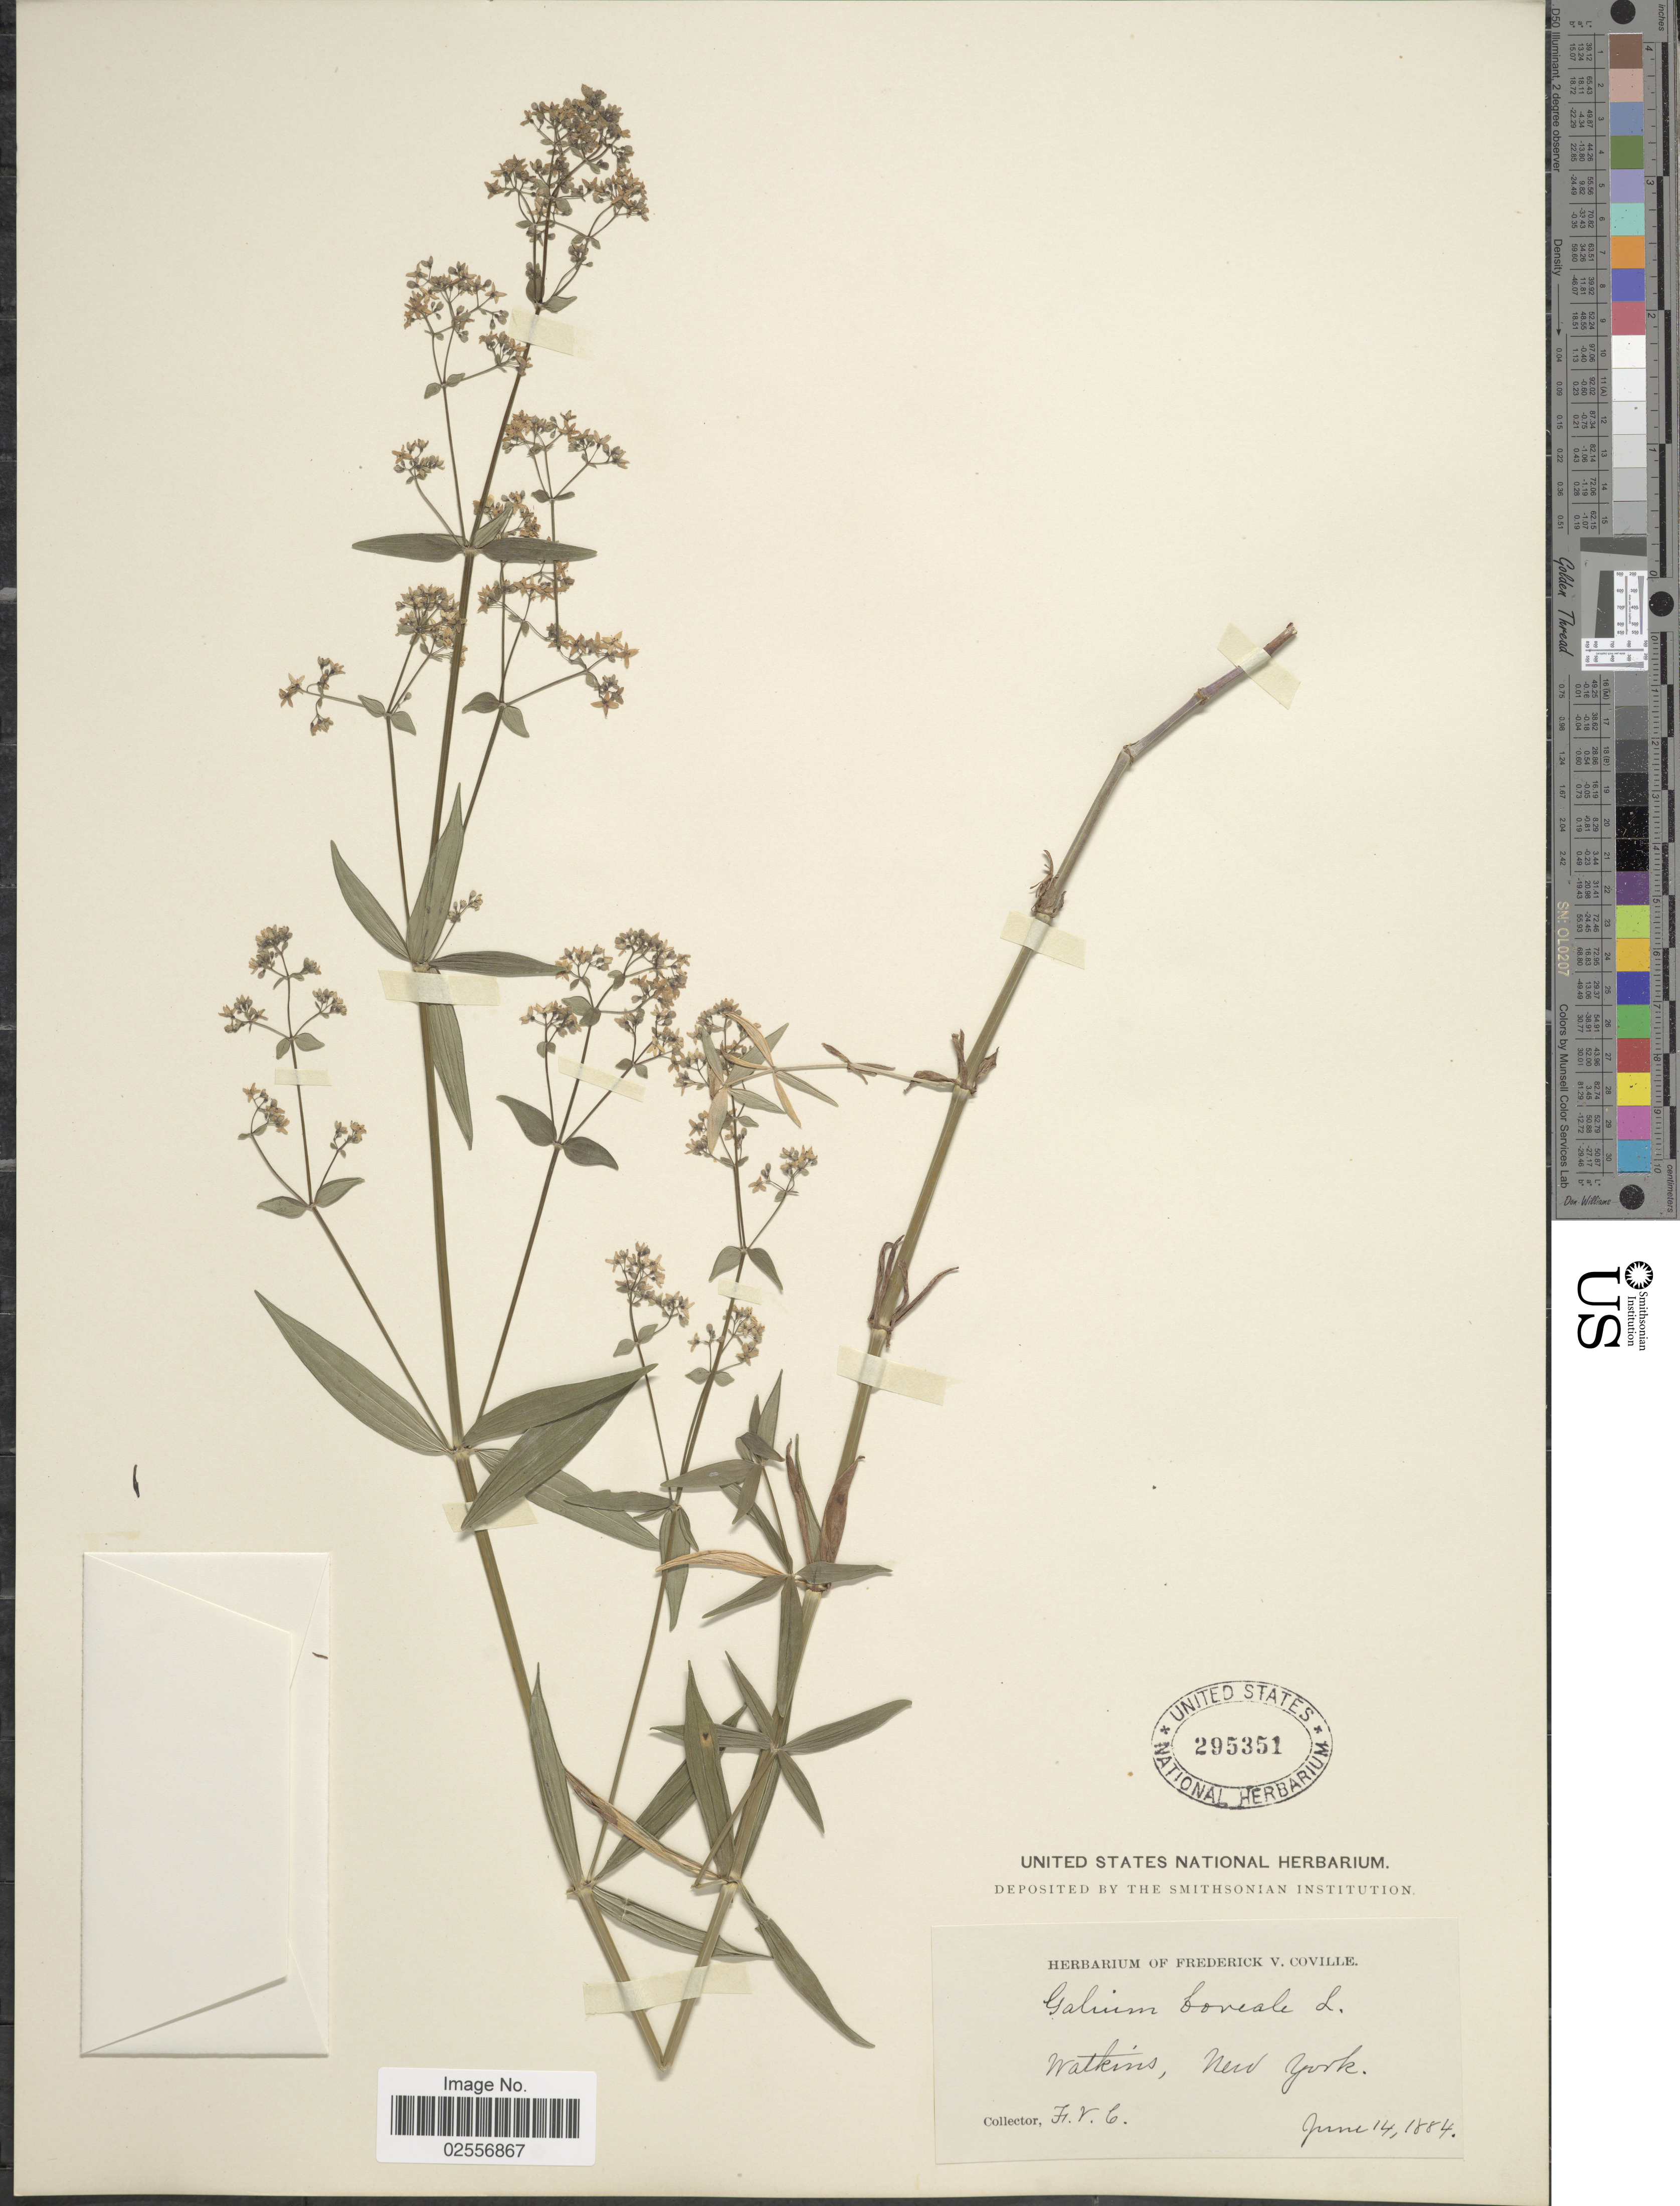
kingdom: Plantae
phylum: Tracheophyta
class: Magnoliopsida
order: Gentianales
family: Rubiaceae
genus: Galium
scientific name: Galium boreale L.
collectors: F. V. Coville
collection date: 1884-06-14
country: United States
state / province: New York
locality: Watkins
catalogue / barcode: US 295351